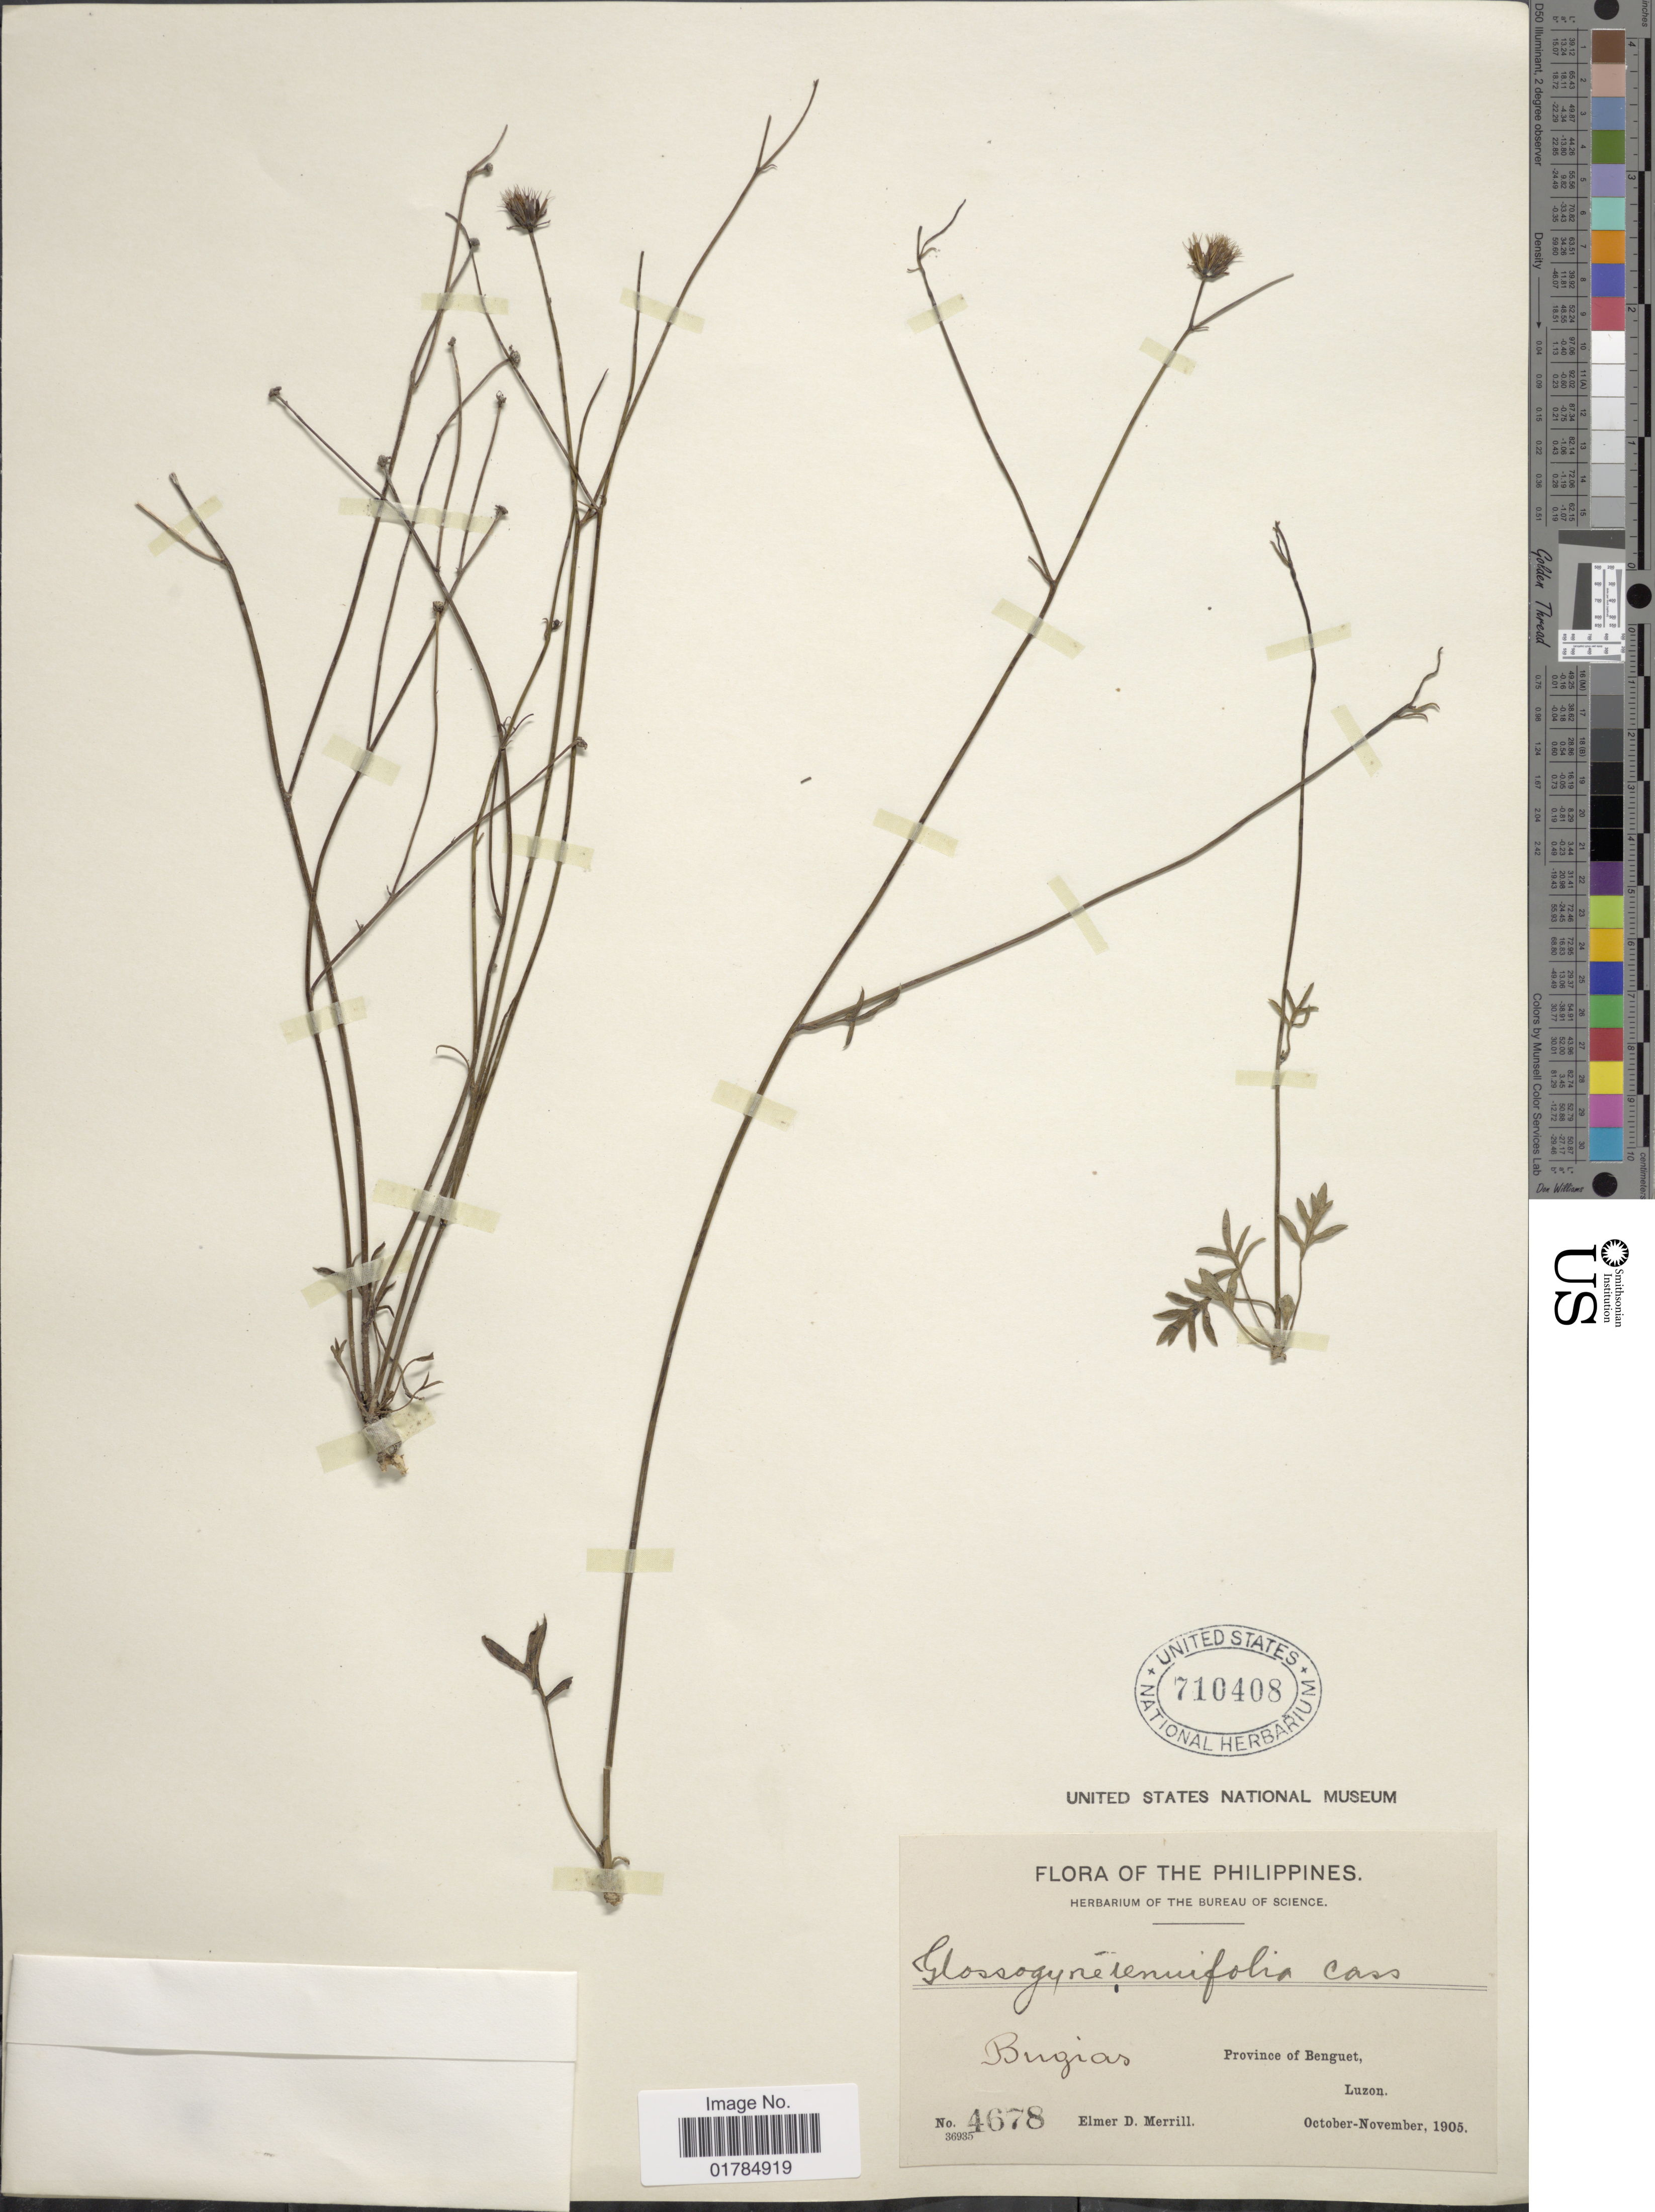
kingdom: Plantae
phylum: Tracheophyta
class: Magnoliopsida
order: Asterales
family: Asteraceae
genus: Glossogyne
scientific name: Glossogyne tenuifolia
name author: (Labill.)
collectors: E. D. Merrill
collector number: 4678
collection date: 1905-10/1905-11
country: Philippines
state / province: Cordillera (Administrative Region)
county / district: Benguet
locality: Bugias, Luzon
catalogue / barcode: US 710408